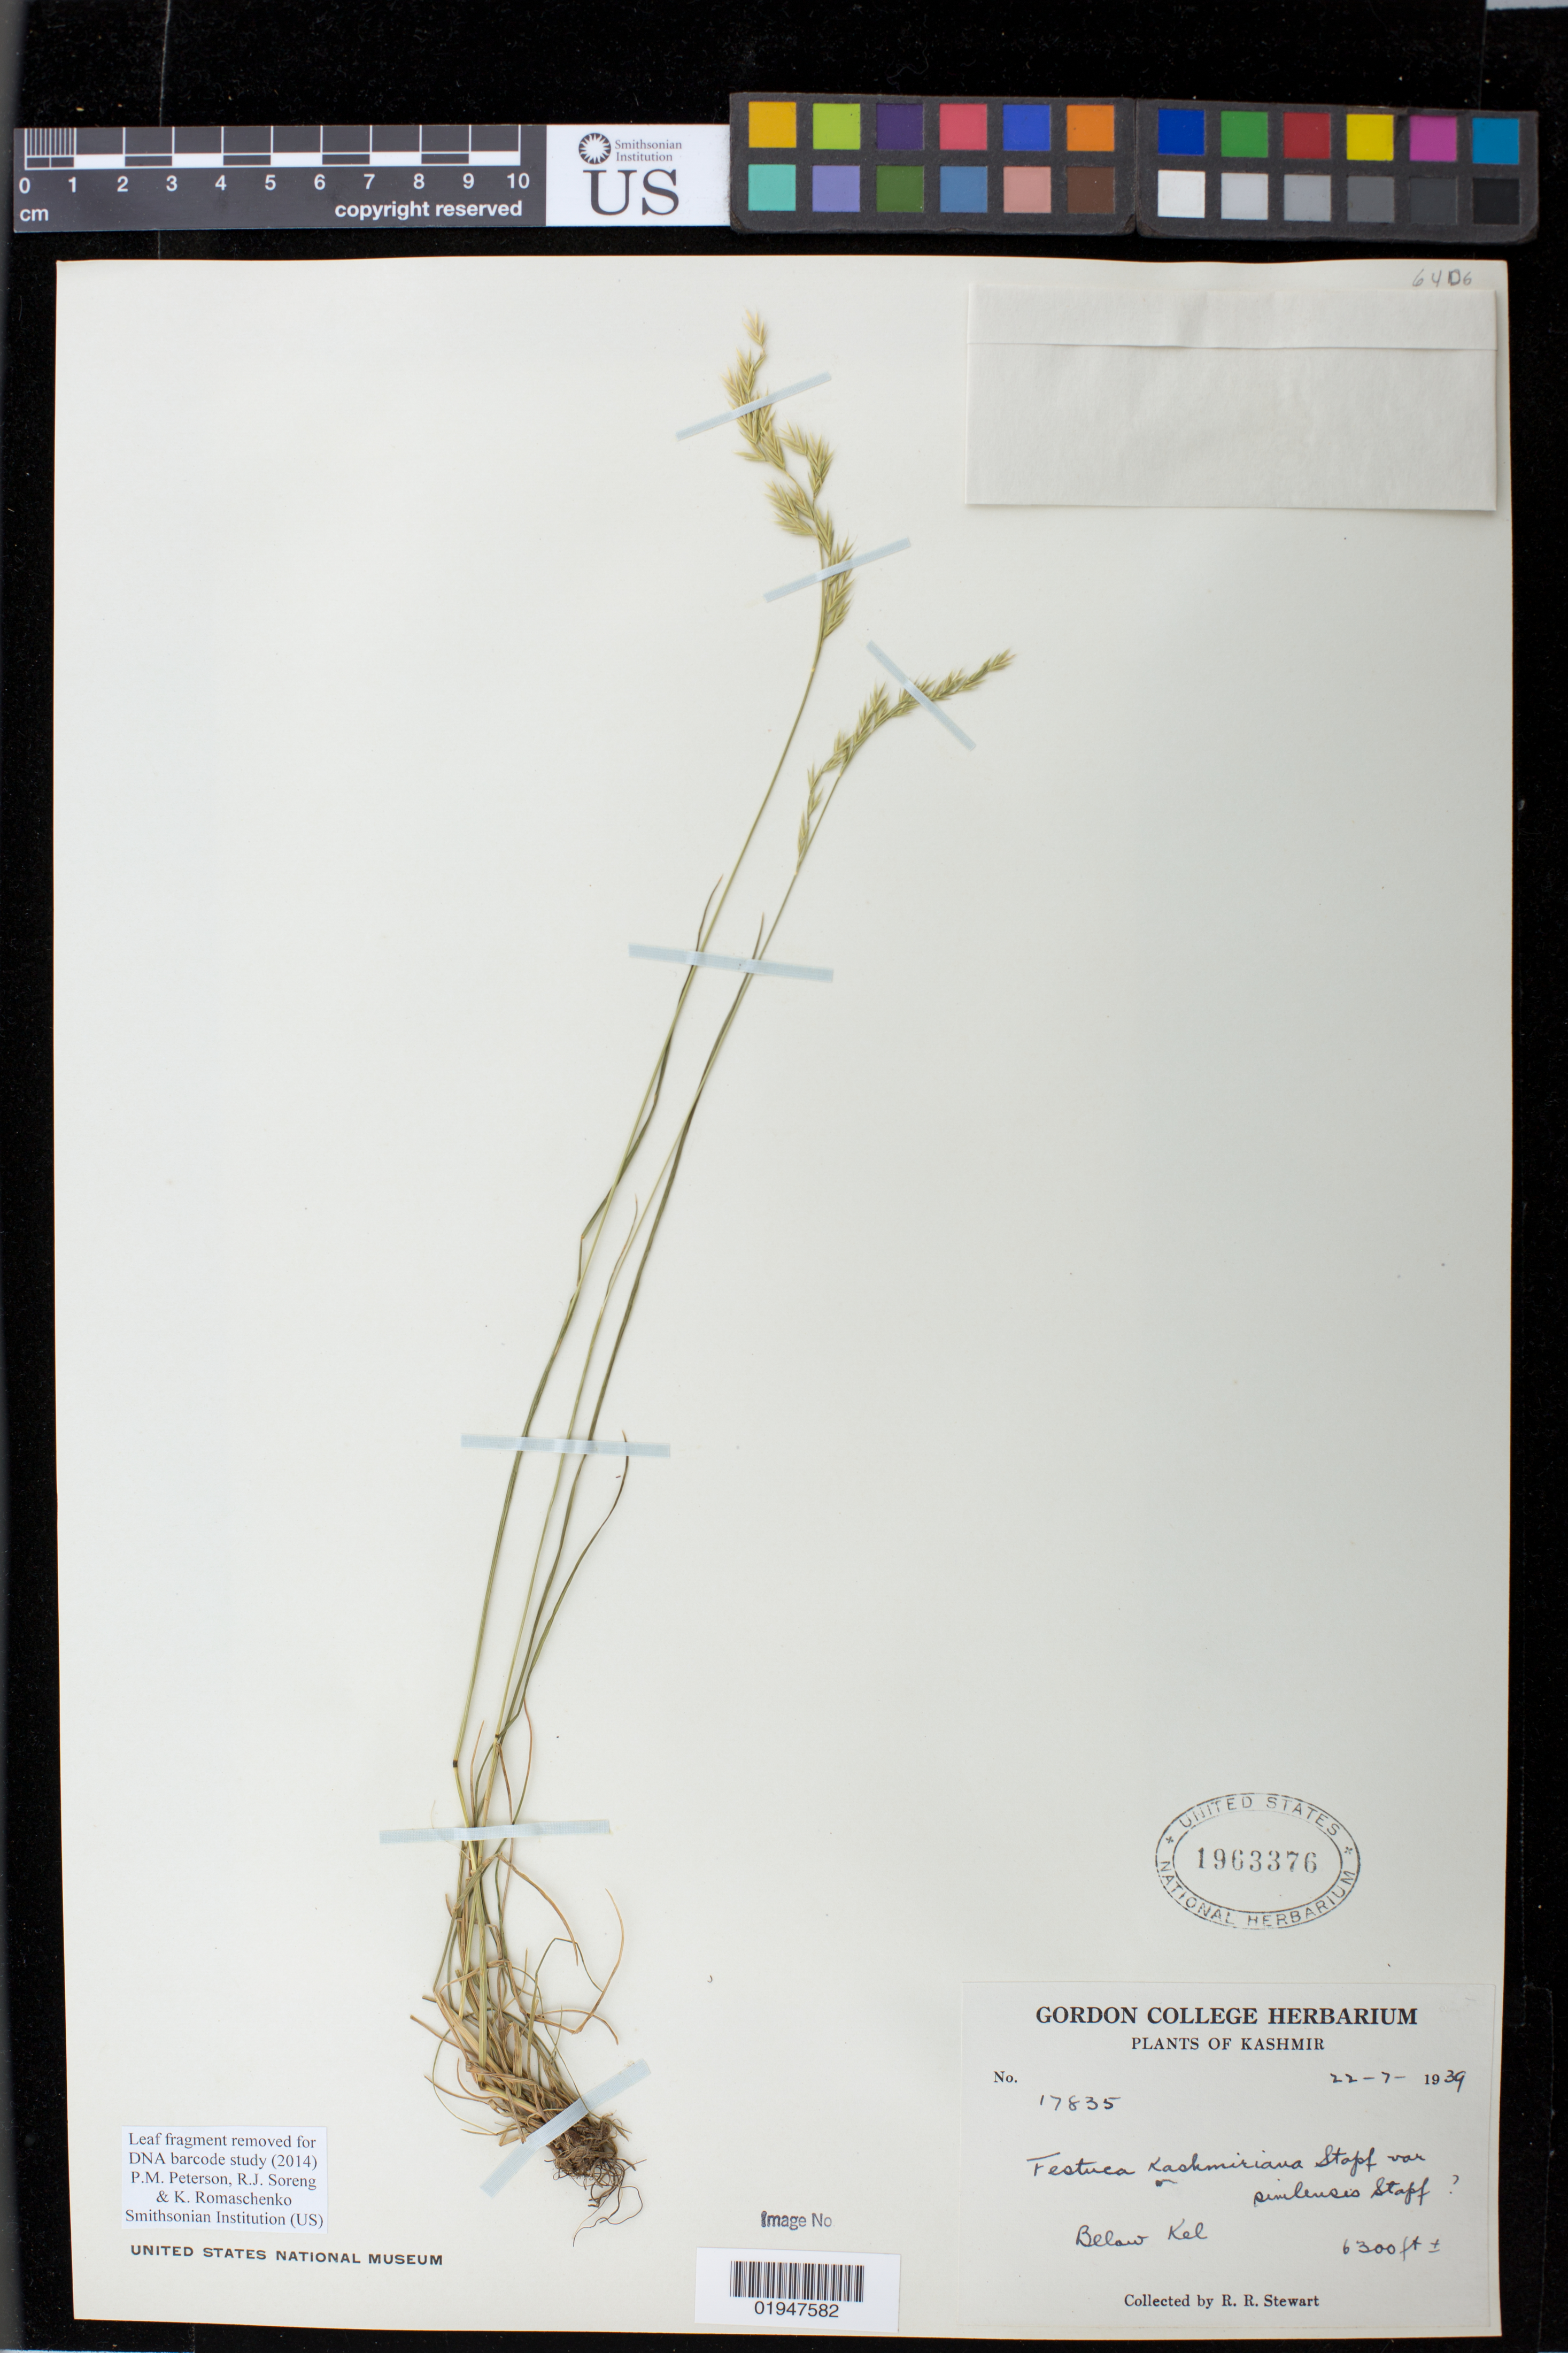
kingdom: Plantae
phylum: Tracheophyta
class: Liliopsida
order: Poales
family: Poaceae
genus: Festuca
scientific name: Festuca kashmiriana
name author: J.R. Grant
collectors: R. R. Stewart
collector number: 17835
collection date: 1939-07-22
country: India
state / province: Jammu and Kashmir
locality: Kashmir, Below Kel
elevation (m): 1920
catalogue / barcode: US 1963376